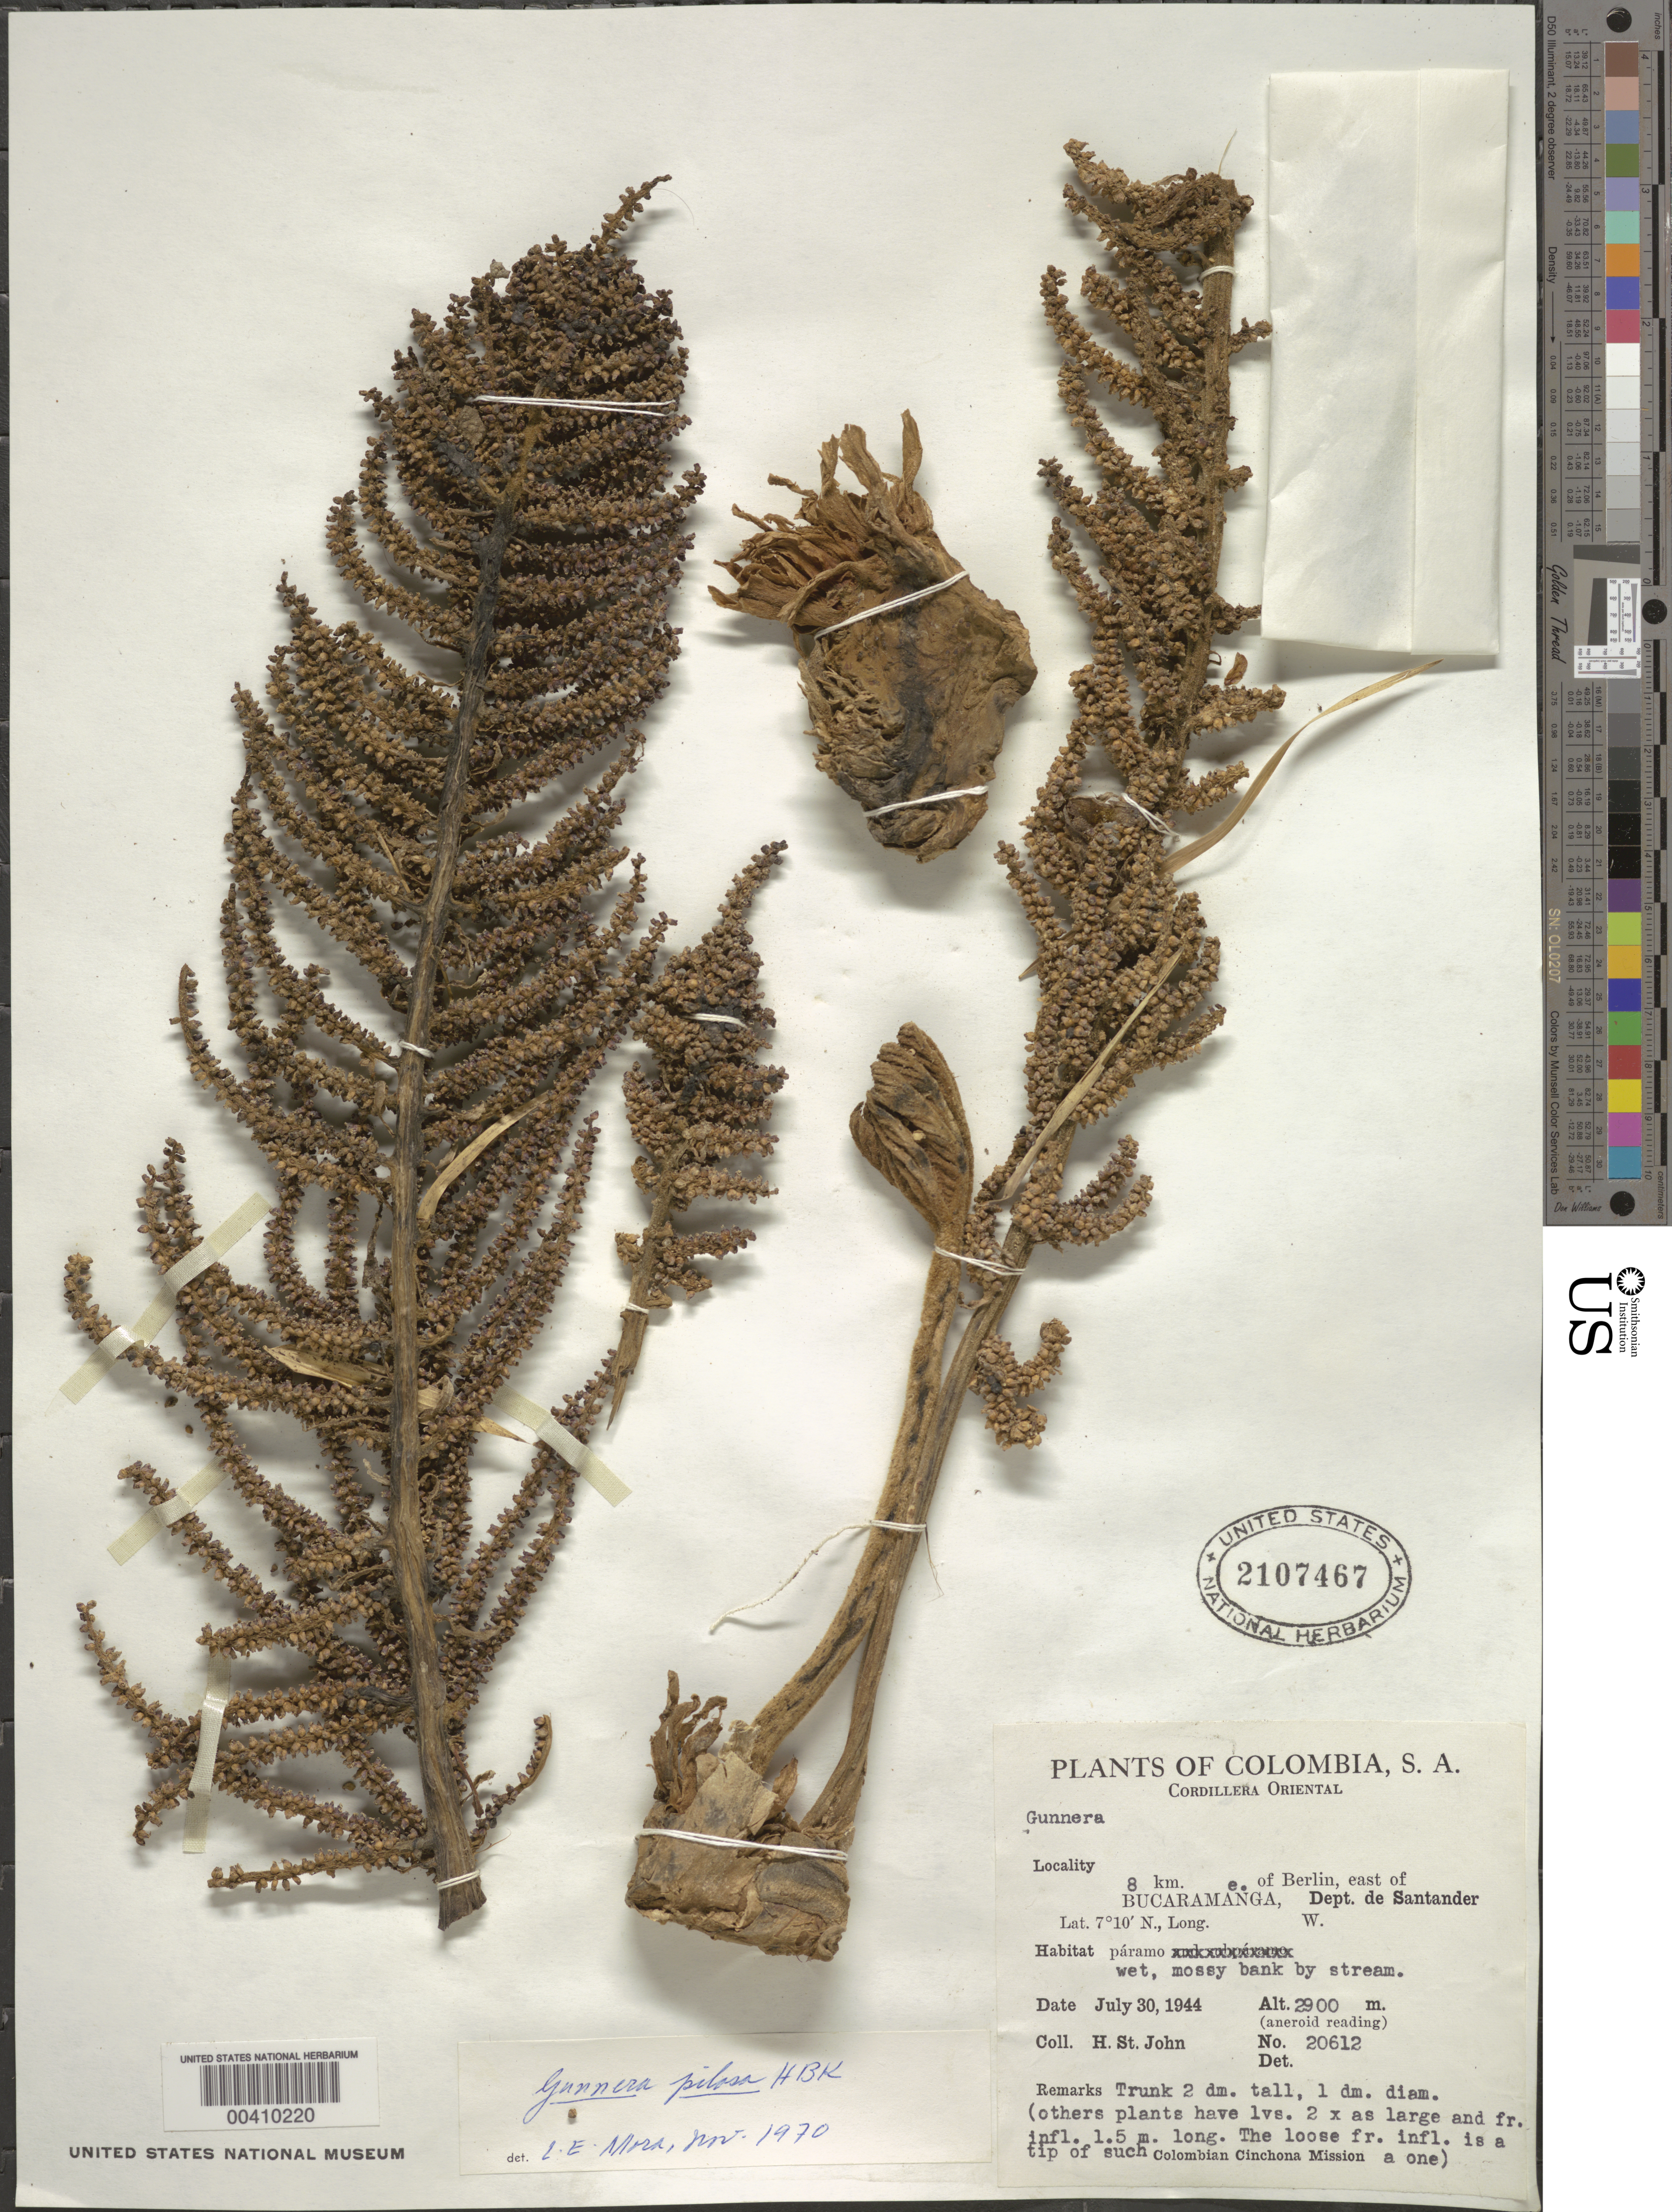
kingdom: Plantae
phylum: Tracheophyta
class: Magnoliopsida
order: Gunnerales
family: Gunneraceae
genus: Gunnera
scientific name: Gunnera pilosa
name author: Kunth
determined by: Mora-Osejo, L. E.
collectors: H. St. John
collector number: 20612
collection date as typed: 30 Jul 1944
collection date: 1944-07-30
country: Colombia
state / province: Santander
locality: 8 km E of Berlin, E of Bucaramanga (lat/long recorded as: lat=07:10:0:N long=:::W)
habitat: páramo. wet, mossy bank by stream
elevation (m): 2900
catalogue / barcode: US 2107467